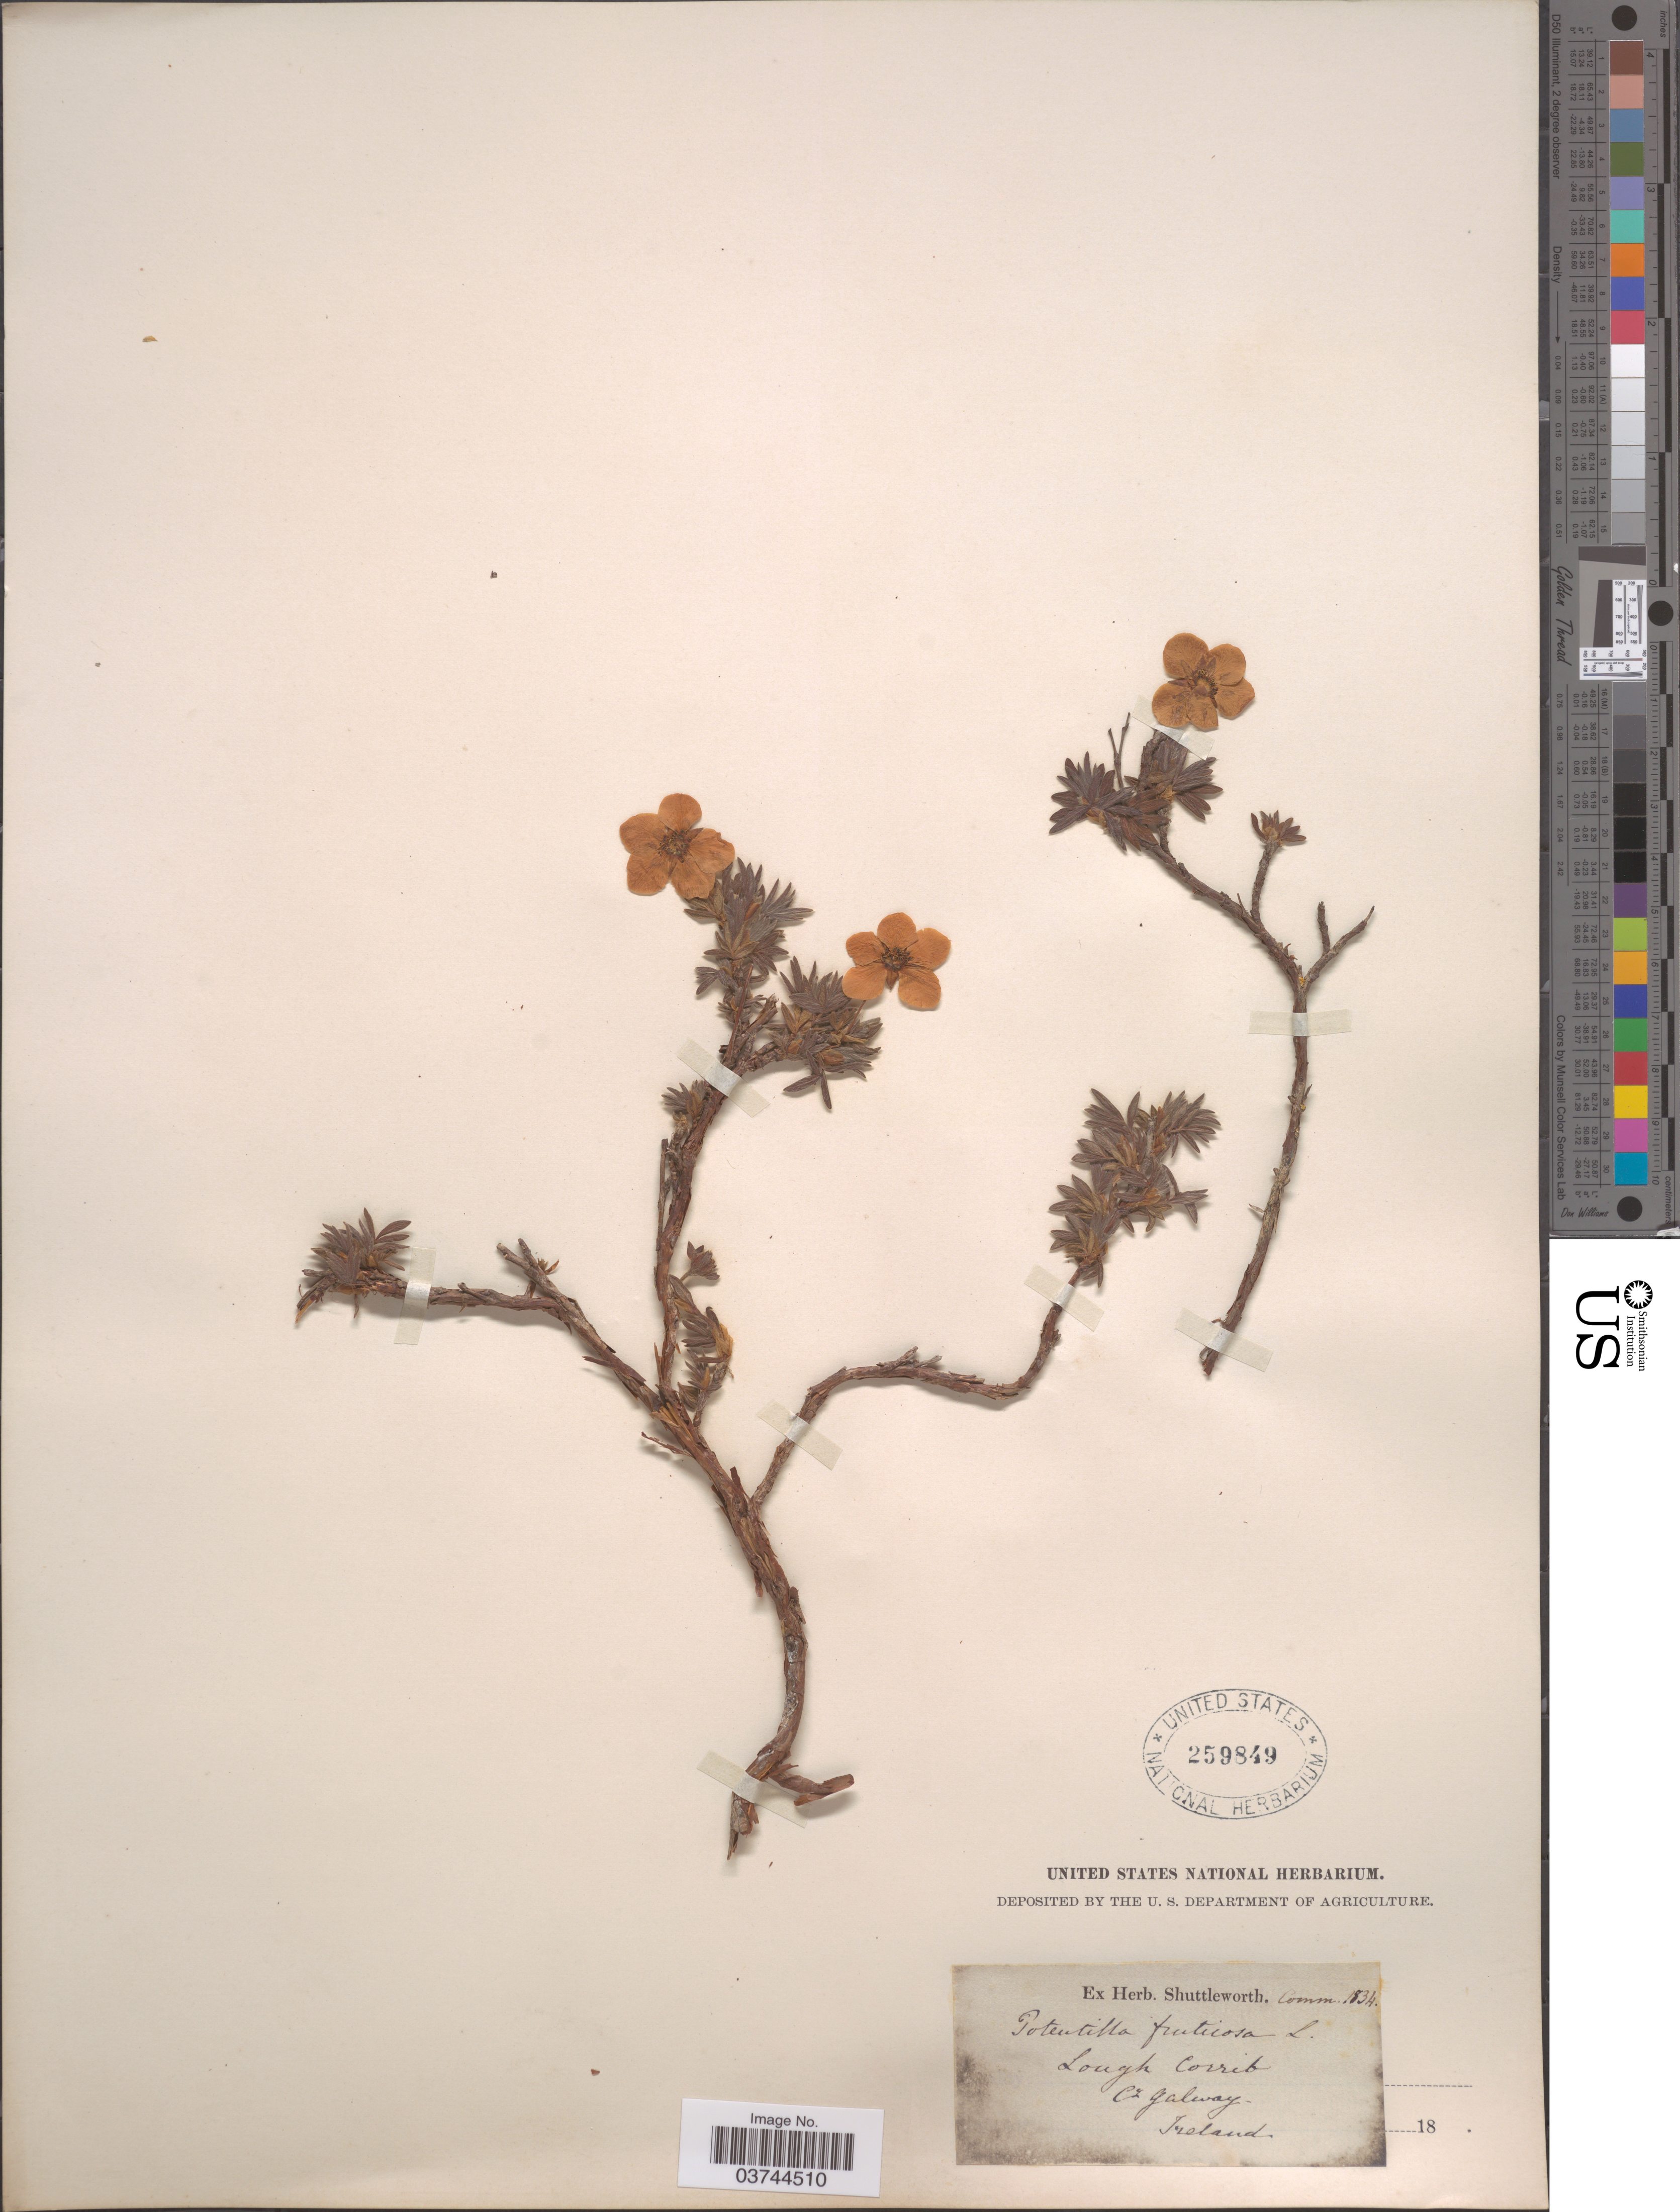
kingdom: Plantae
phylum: Tracheophyta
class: Magnoliopsida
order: Rosales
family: Rosaceae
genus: Dasiphora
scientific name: Dasiphora fruticosa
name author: (L.) Rydb.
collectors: Ex herb. Shuttleworth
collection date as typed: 18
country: Ireland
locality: Lough Corrib Co. Galway.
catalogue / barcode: US 259849